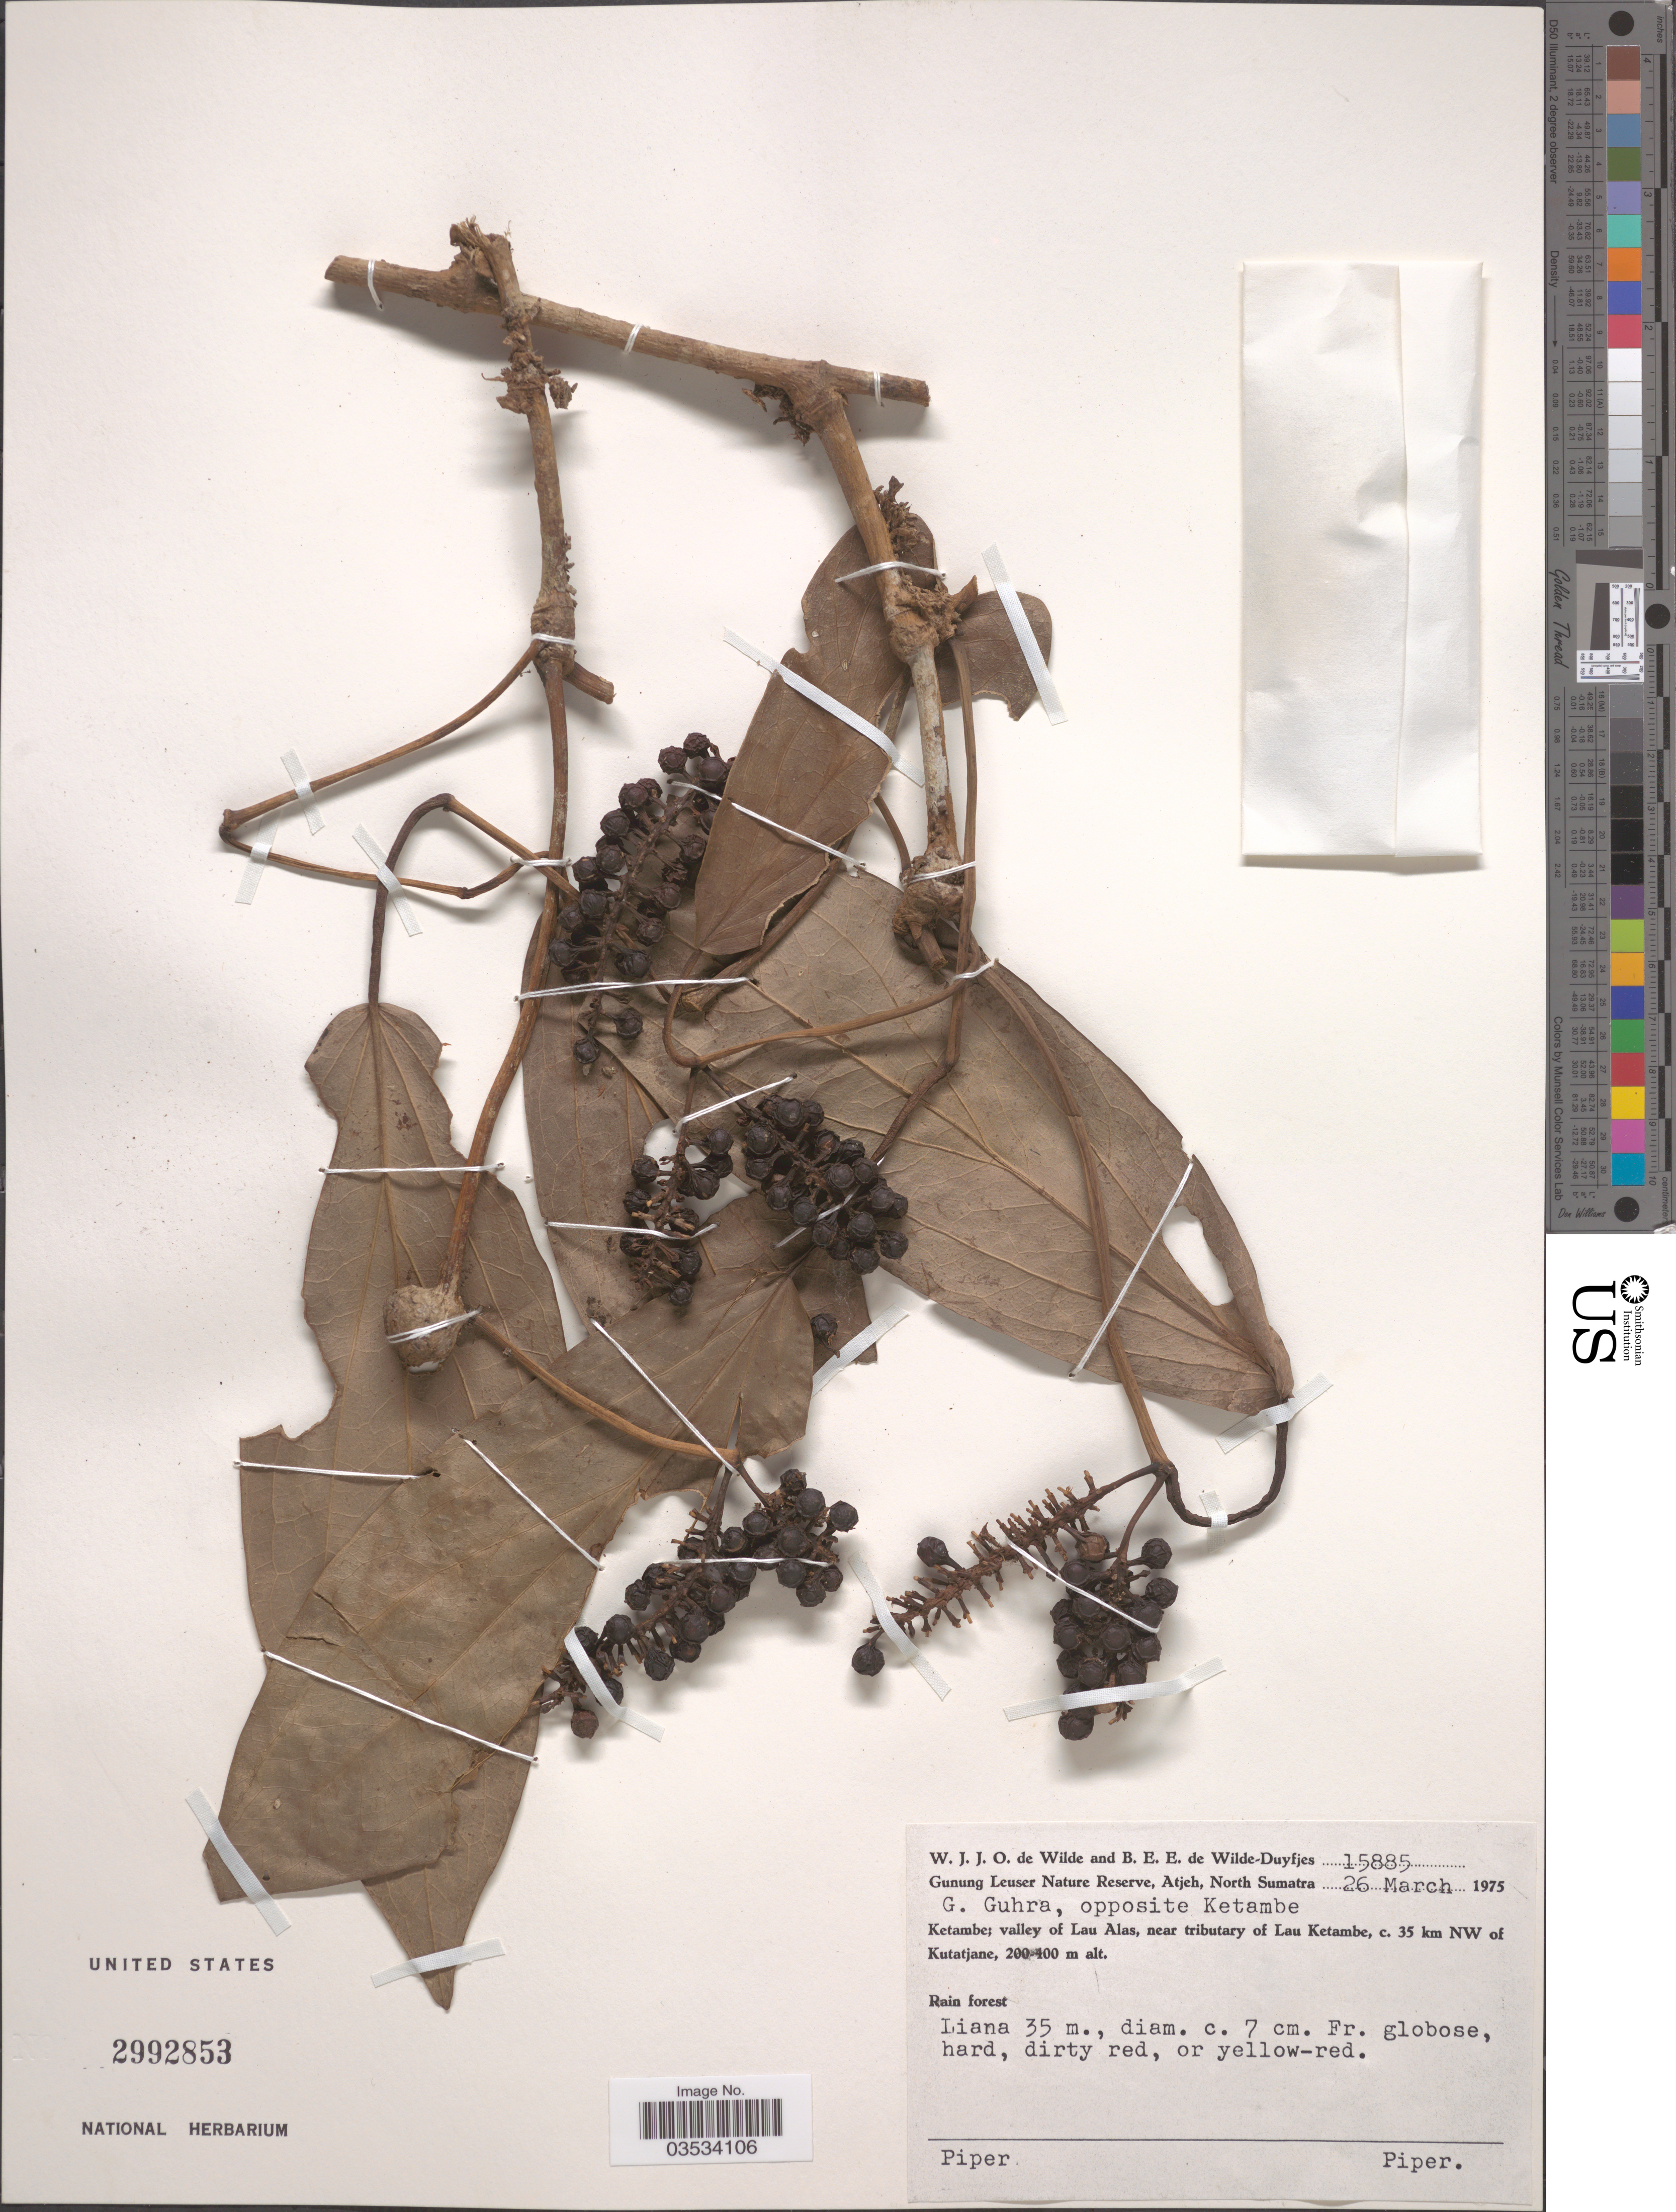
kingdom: Plantae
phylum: Tracheophyta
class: Magnoliopsida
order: Piperales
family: Piperaceae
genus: Piper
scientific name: Piper sp.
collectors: W. J. de Wilde & B. E. de Wilde-Duyfjes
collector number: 15885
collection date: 1975-03-26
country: Indonesia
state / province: Sumatra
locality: Gunung Leuser Nature Reserve, Atjeh, North Sumatra. G. Guhra, opposite Ketambe. Ketambe; valley of Lau Alas, near tributary of Lau Ketambe, c. 35 km NW of Kutatjane.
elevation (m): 200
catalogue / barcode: US 2992853